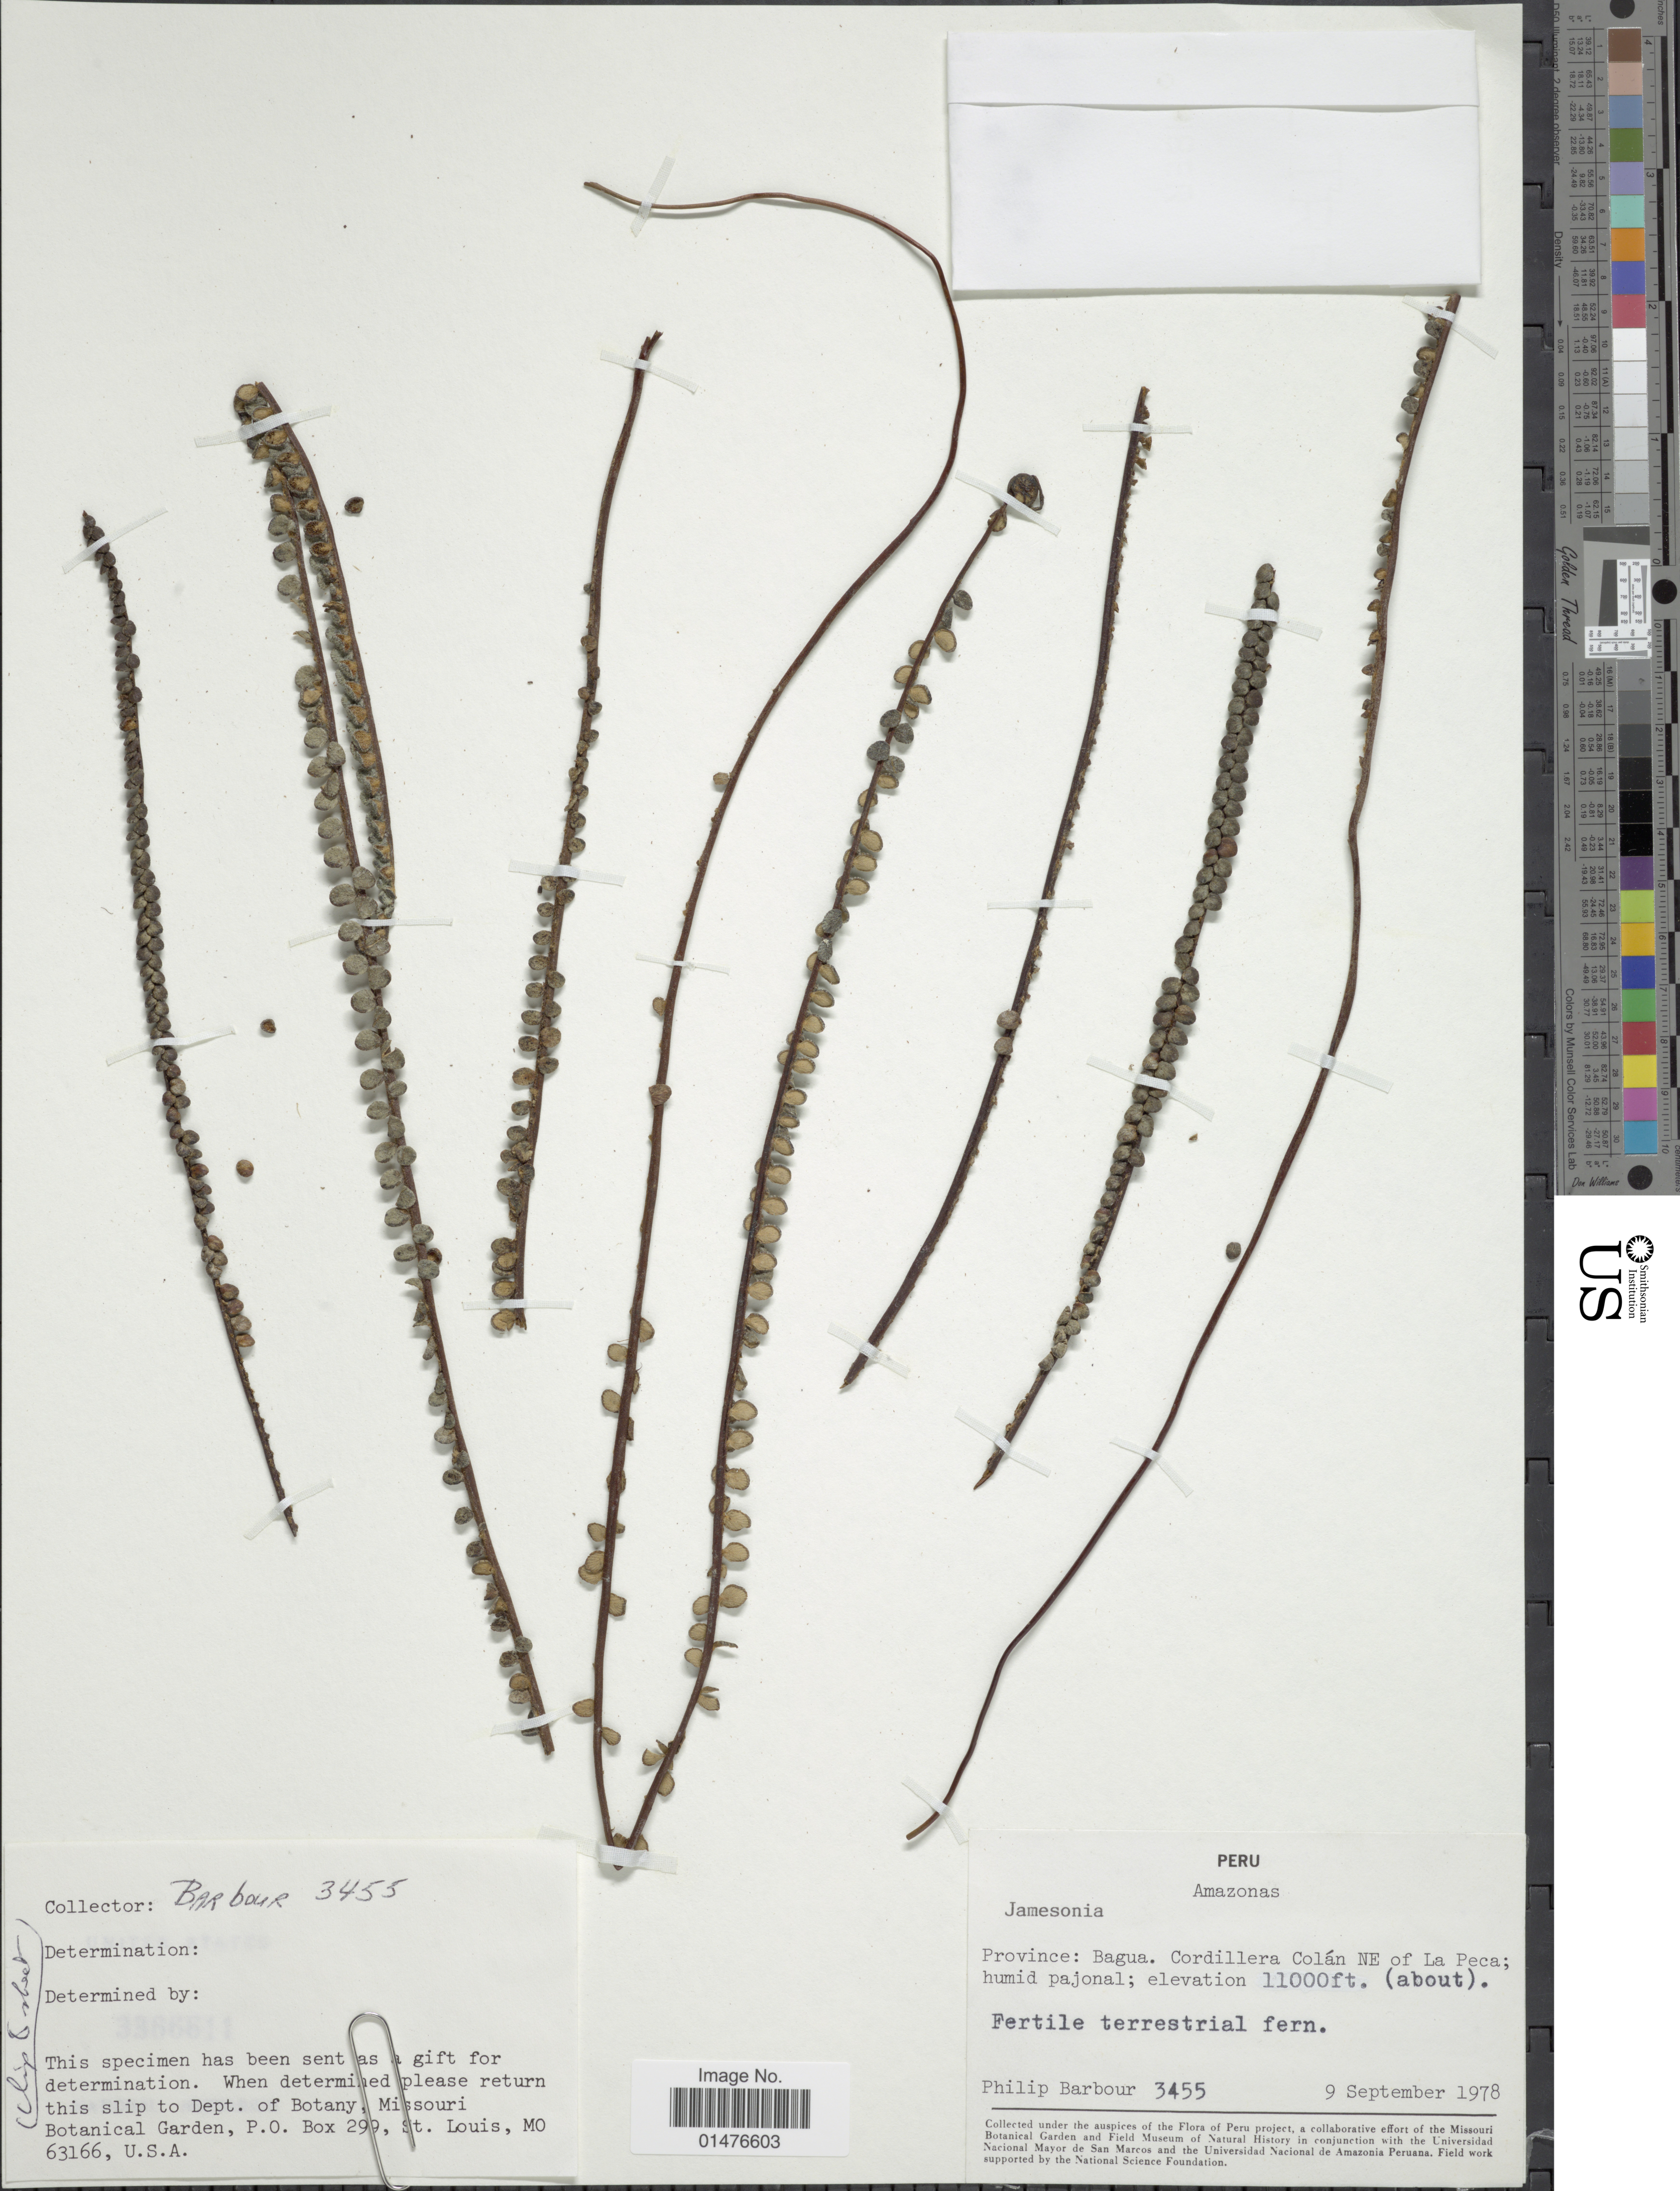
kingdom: Plantae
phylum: Tracheophyta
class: Polypodiopsida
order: Polypodiales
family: Pteridaceae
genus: Jamesonia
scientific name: Jamesonia sp.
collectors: P. Barbour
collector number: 3455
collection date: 1978-09-09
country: Peru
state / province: Amazonas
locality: Province: Bagua. Cordillera Colán NE of La Peca; humid pajonal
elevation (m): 3353